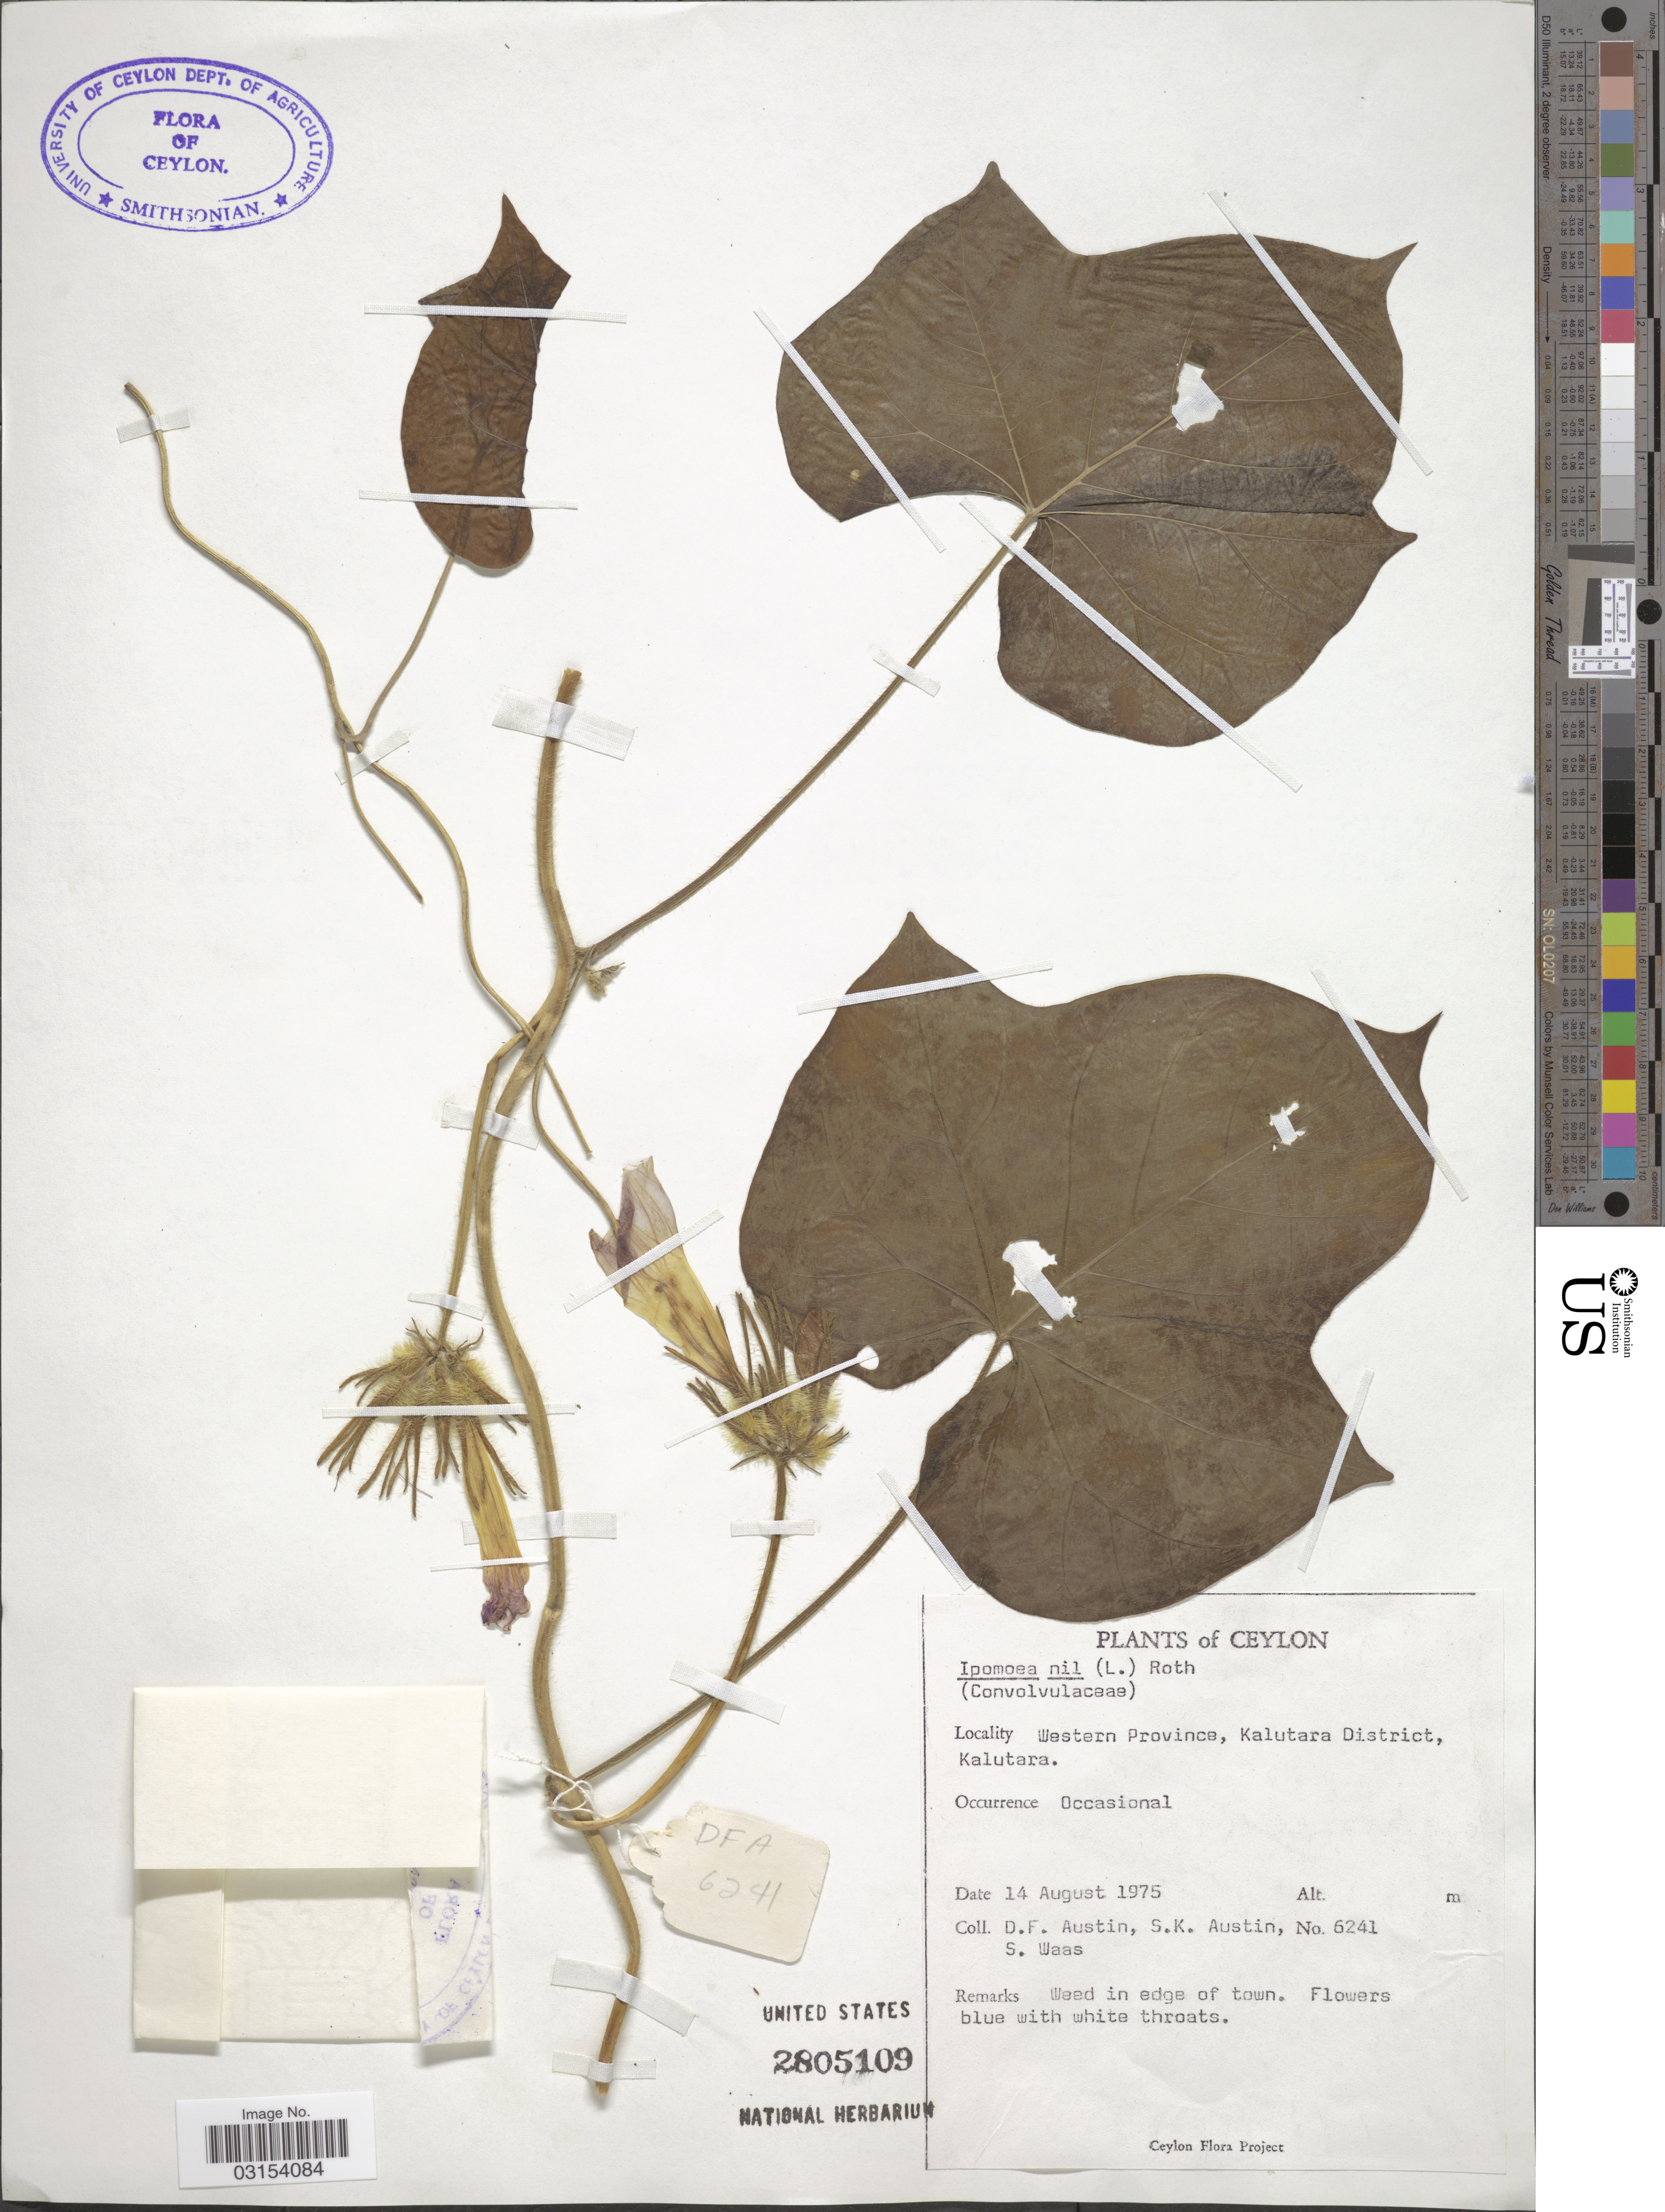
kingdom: Plantae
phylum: Tracheophyta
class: Magnoliopsida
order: Solanales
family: Convolvulaceae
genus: Ipomoea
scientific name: Ipomoea nil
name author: (L.) Roth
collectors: D. Austin, S. Austin & S. Waas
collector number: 6241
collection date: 1975-08-14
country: Sri Lanka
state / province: Western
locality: Ceylon, Western Province, Kalutara District, Kalutara.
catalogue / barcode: US 2805109